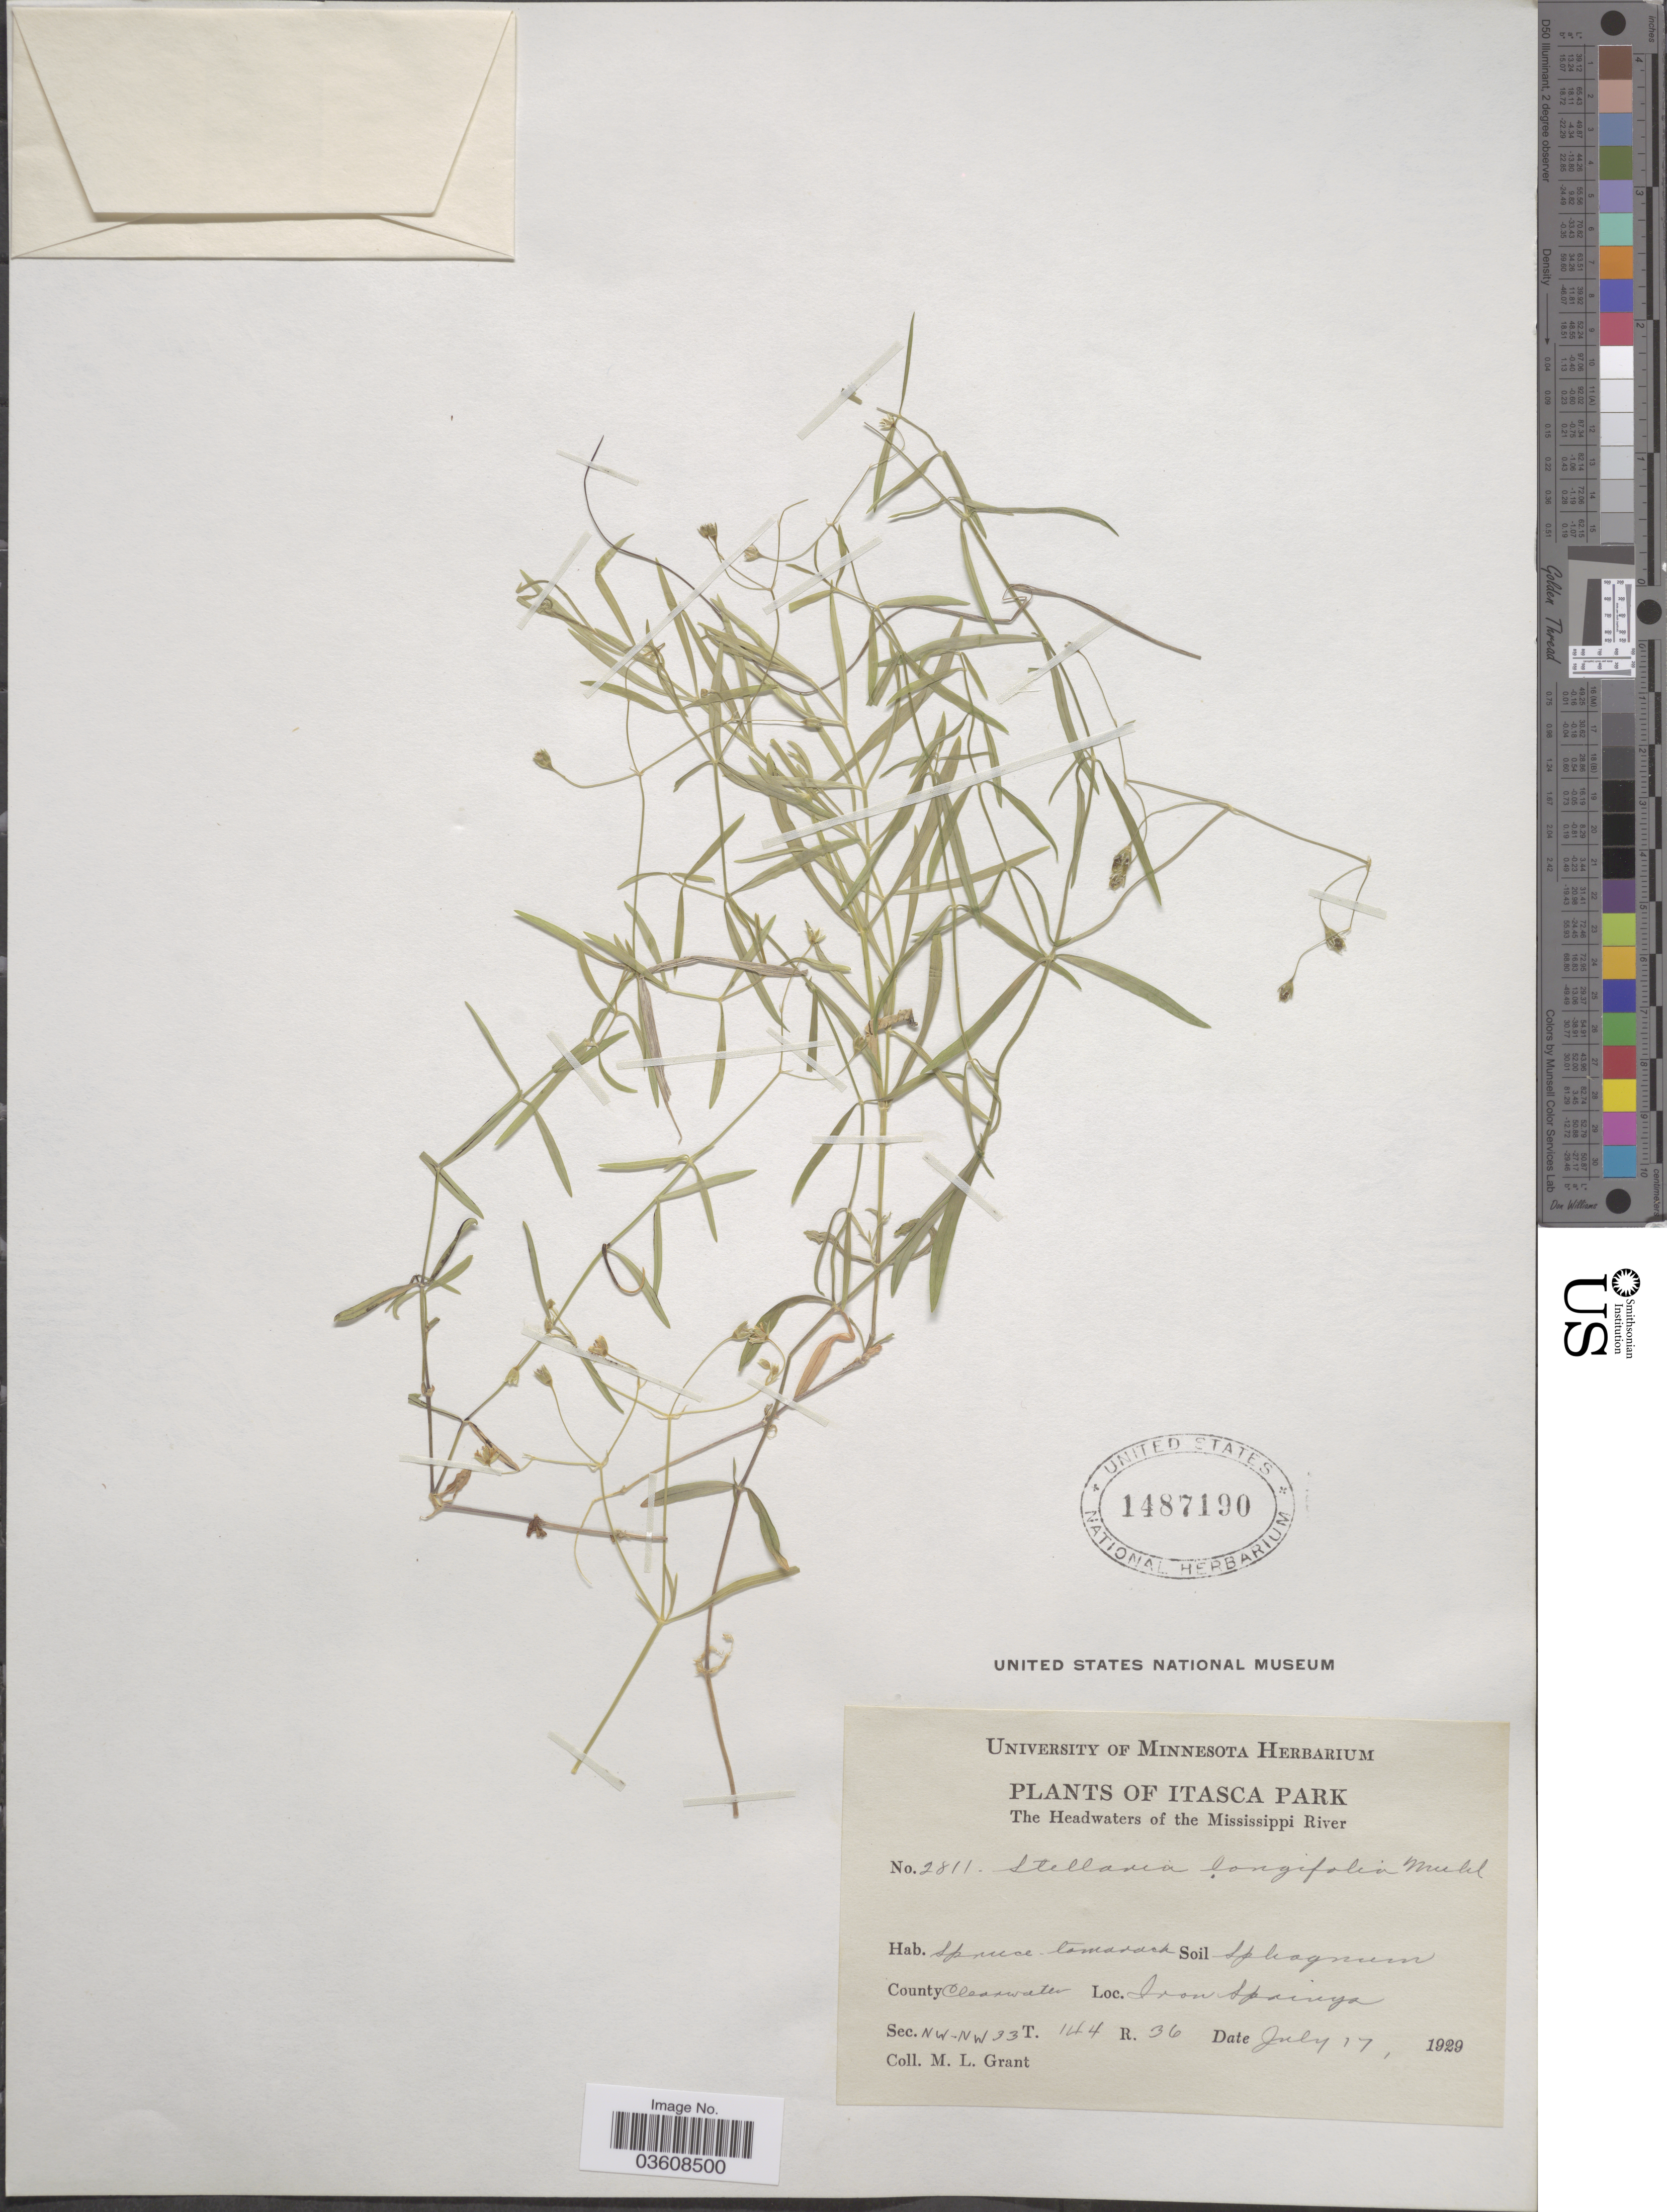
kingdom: Plantae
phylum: Tracheophyta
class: Magnoliopsida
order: Caryophyllales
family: Caryophyllaceae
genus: Stellaria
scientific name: Stellaria longifolia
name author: Muhl. ex Willd.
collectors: M. L. Grant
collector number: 2811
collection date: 1929-07-17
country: United States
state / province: Minnesota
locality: Itasca Park. The Headwaters of the Mississippi River. County Clearwater. Iron Springs. Sec. NW-NW 33 T. 144 R. 36.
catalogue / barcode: US 1487190